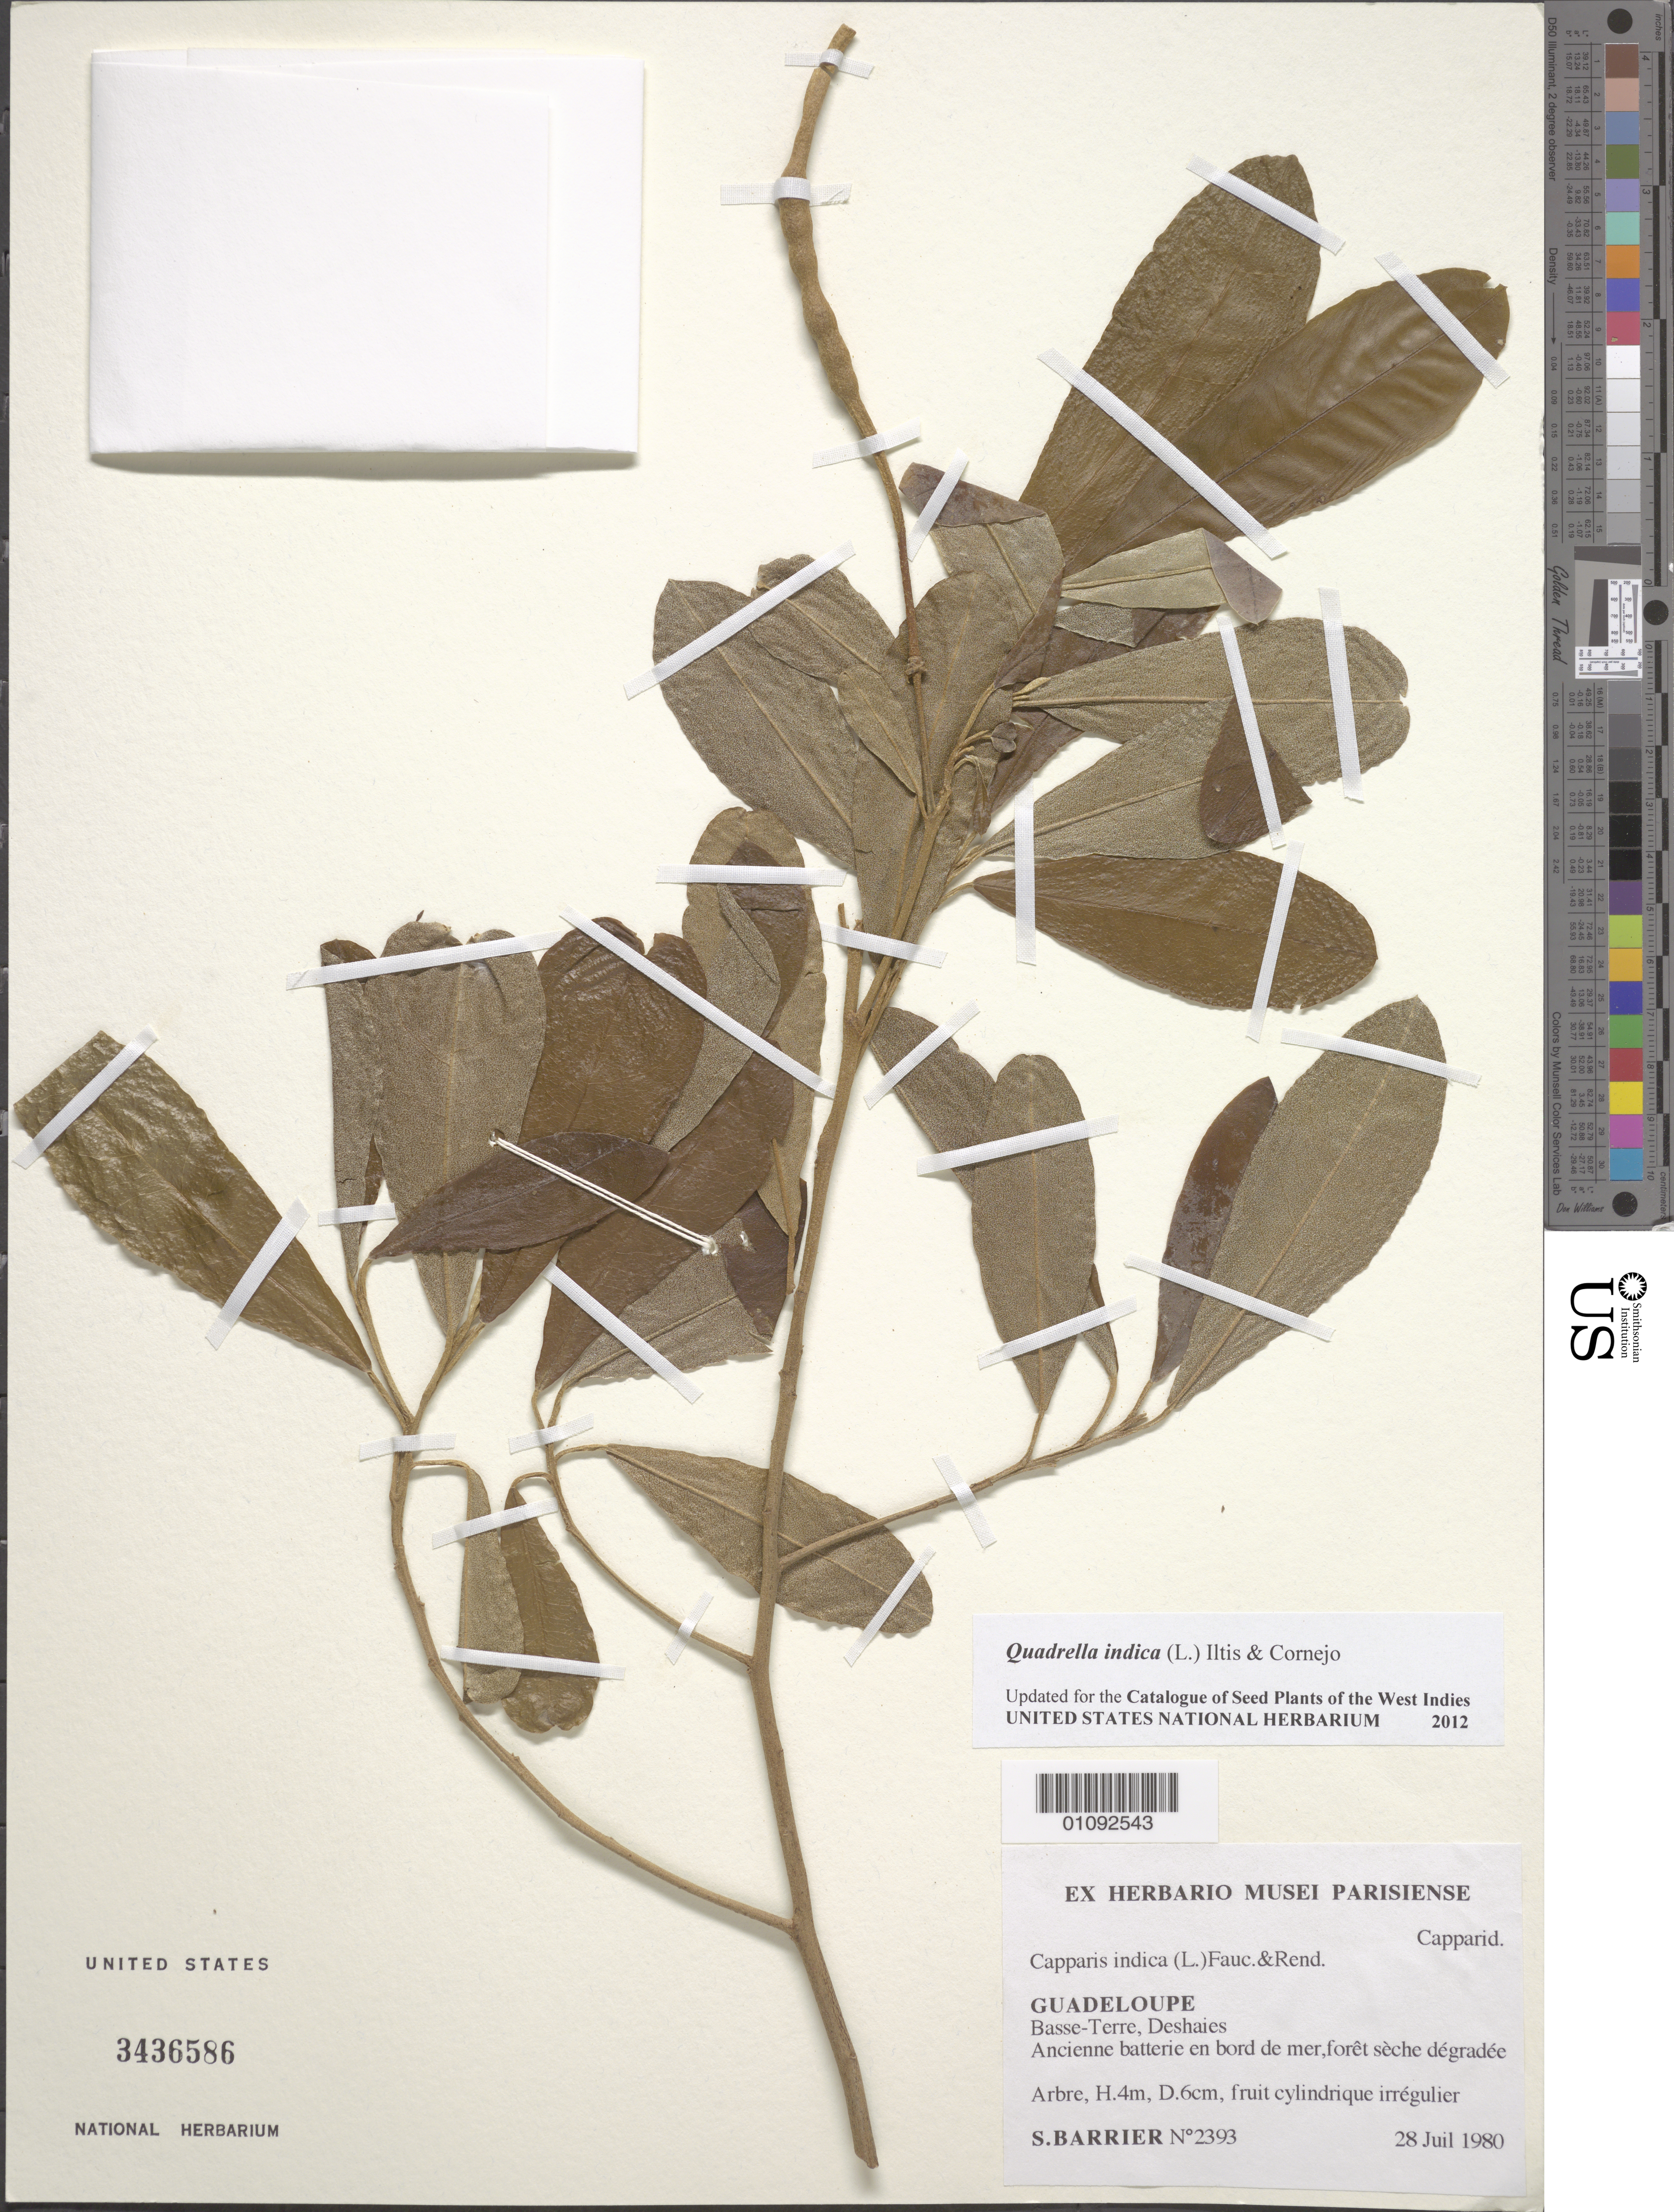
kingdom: Plantae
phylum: Tracheophyta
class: Magnoliopsida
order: Brassicales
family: Capparaceae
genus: Quadrella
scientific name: Quadrella indica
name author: (L.) Iltis & Cornejo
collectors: S. Barrier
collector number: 2393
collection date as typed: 28 Jul 1980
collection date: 1980-07-28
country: Guadeloupe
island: Basse Terre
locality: Deshaies.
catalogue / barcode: US 3436586